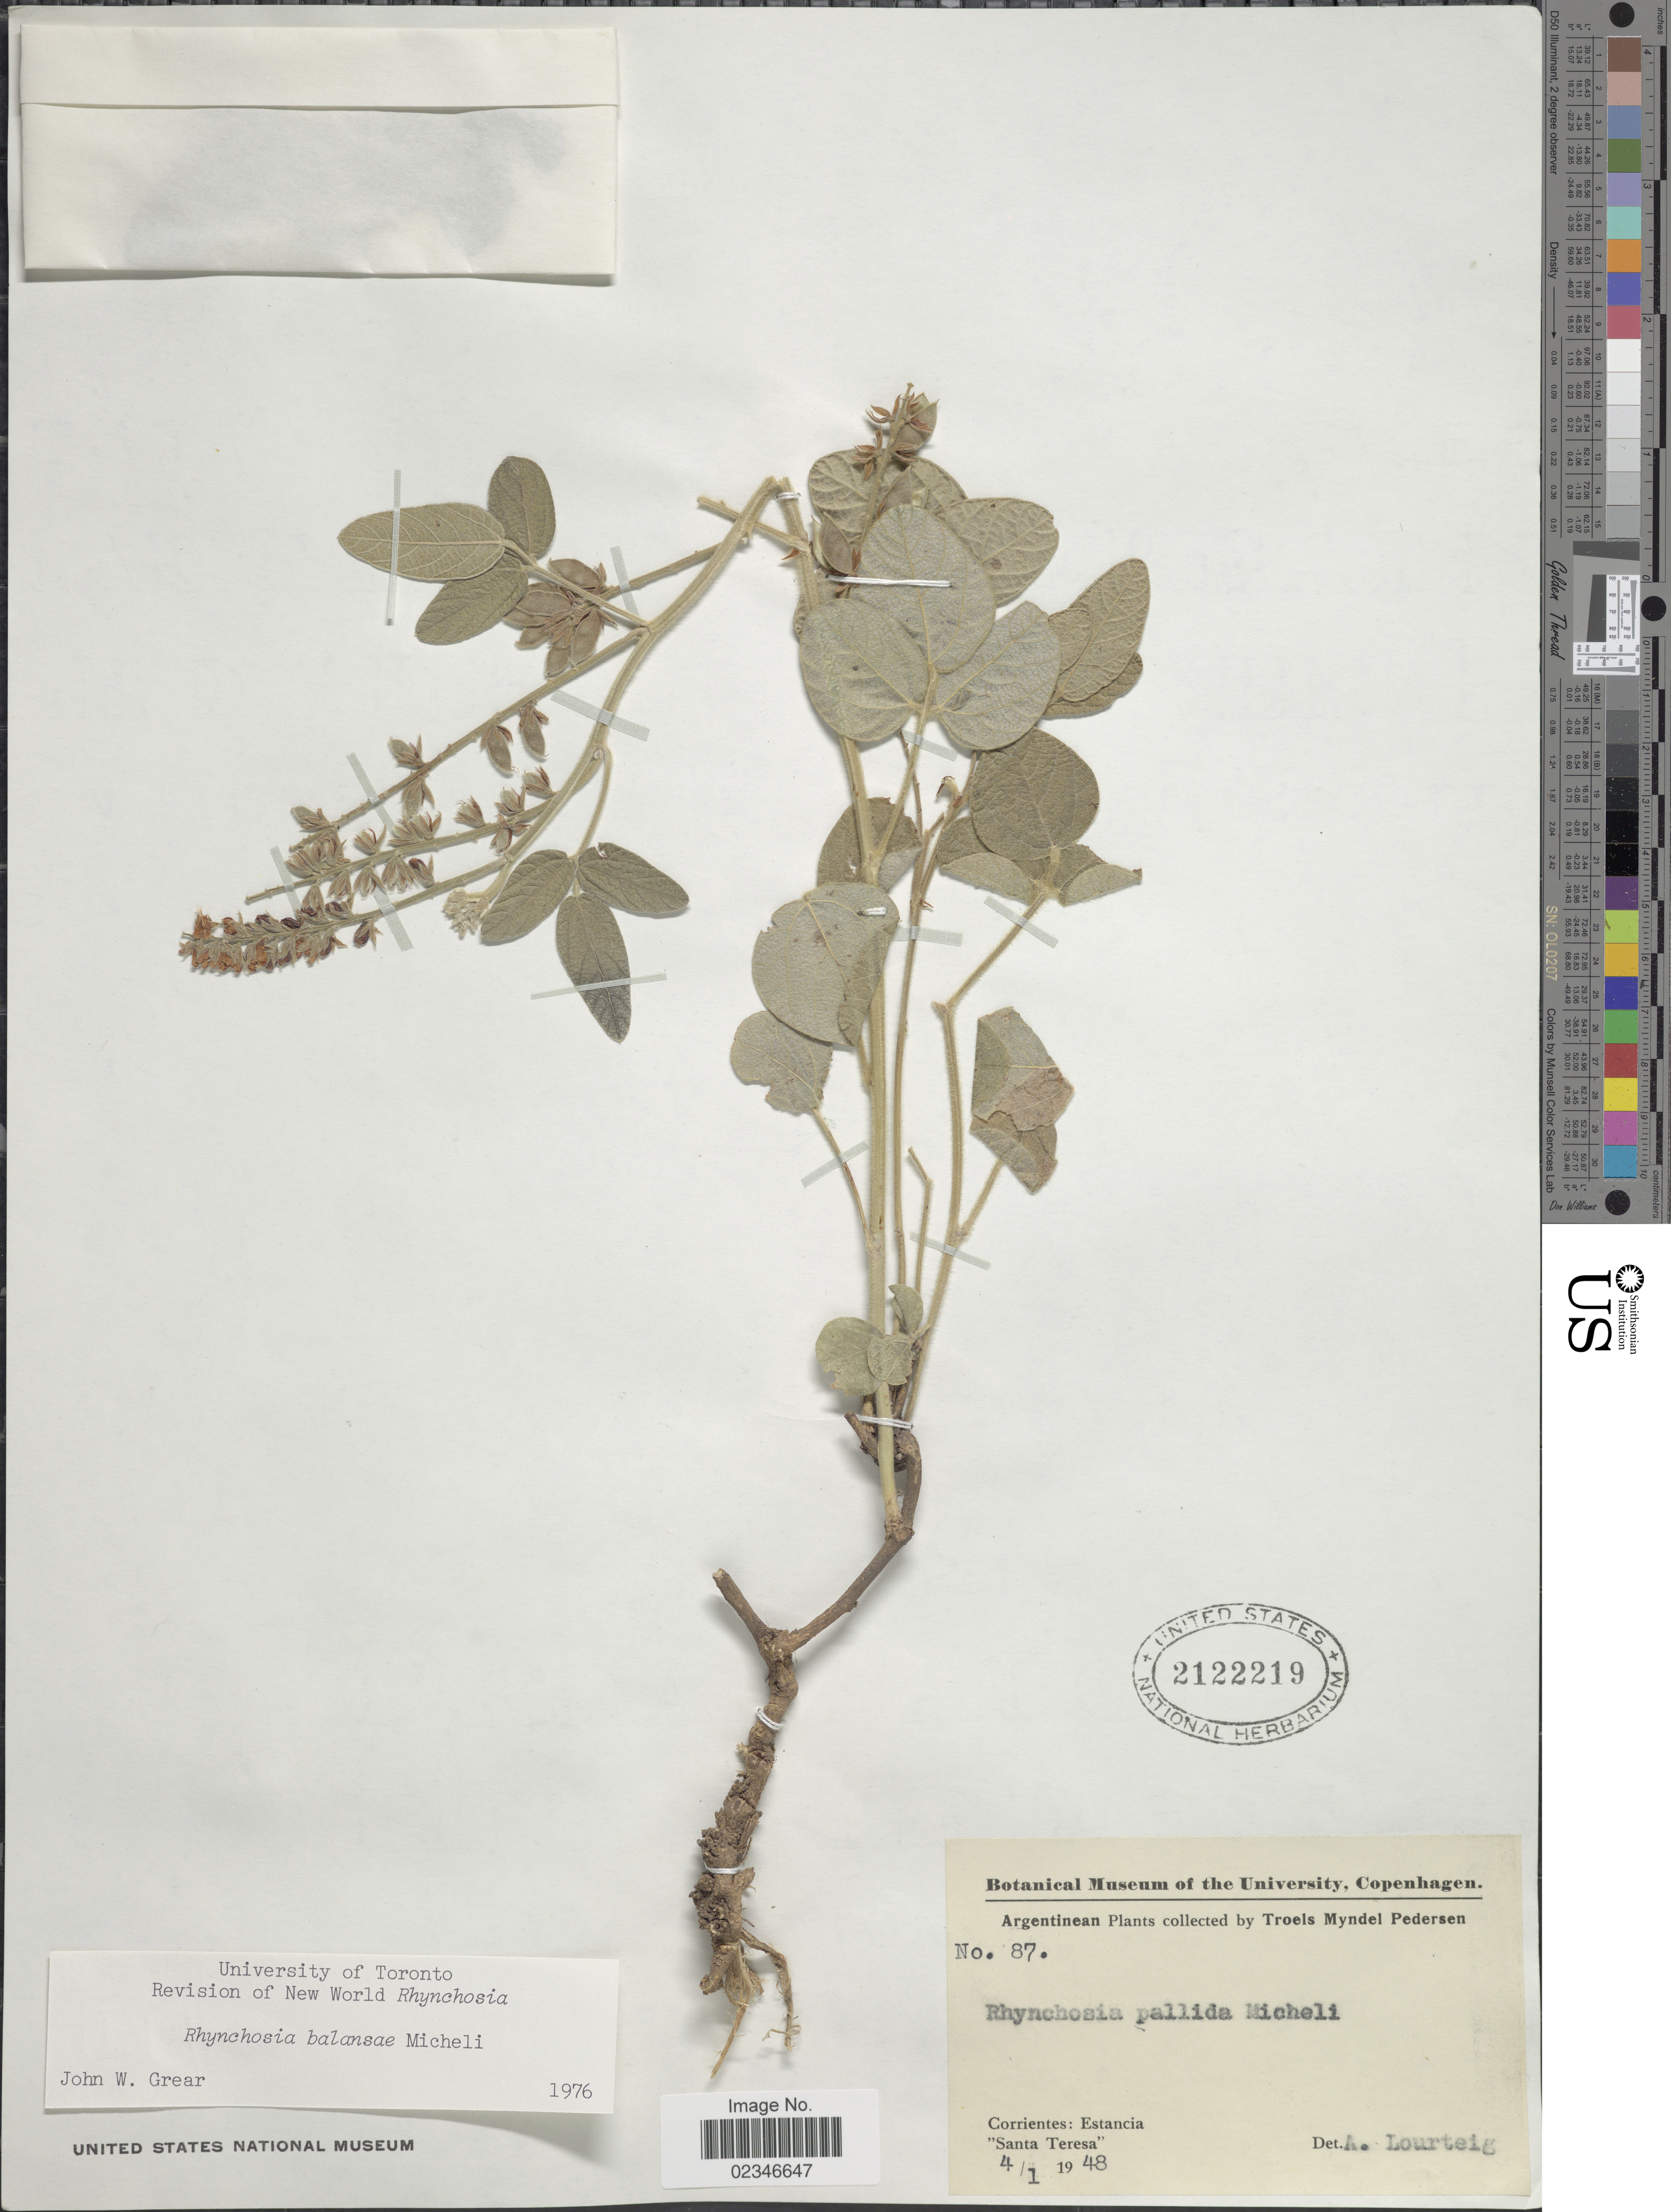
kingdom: Plantae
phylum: Tracheophyta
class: Magnoliopsida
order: Fabales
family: Fabaceae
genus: Rhynchosia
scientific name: Rhynchosia balansae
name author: Micheli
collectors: T. Pederson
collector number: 87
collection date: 1948-01-04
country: Argentina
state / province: Corrientes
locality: Corrientes: Estancia Santa Teresa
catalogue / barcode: US 2122219